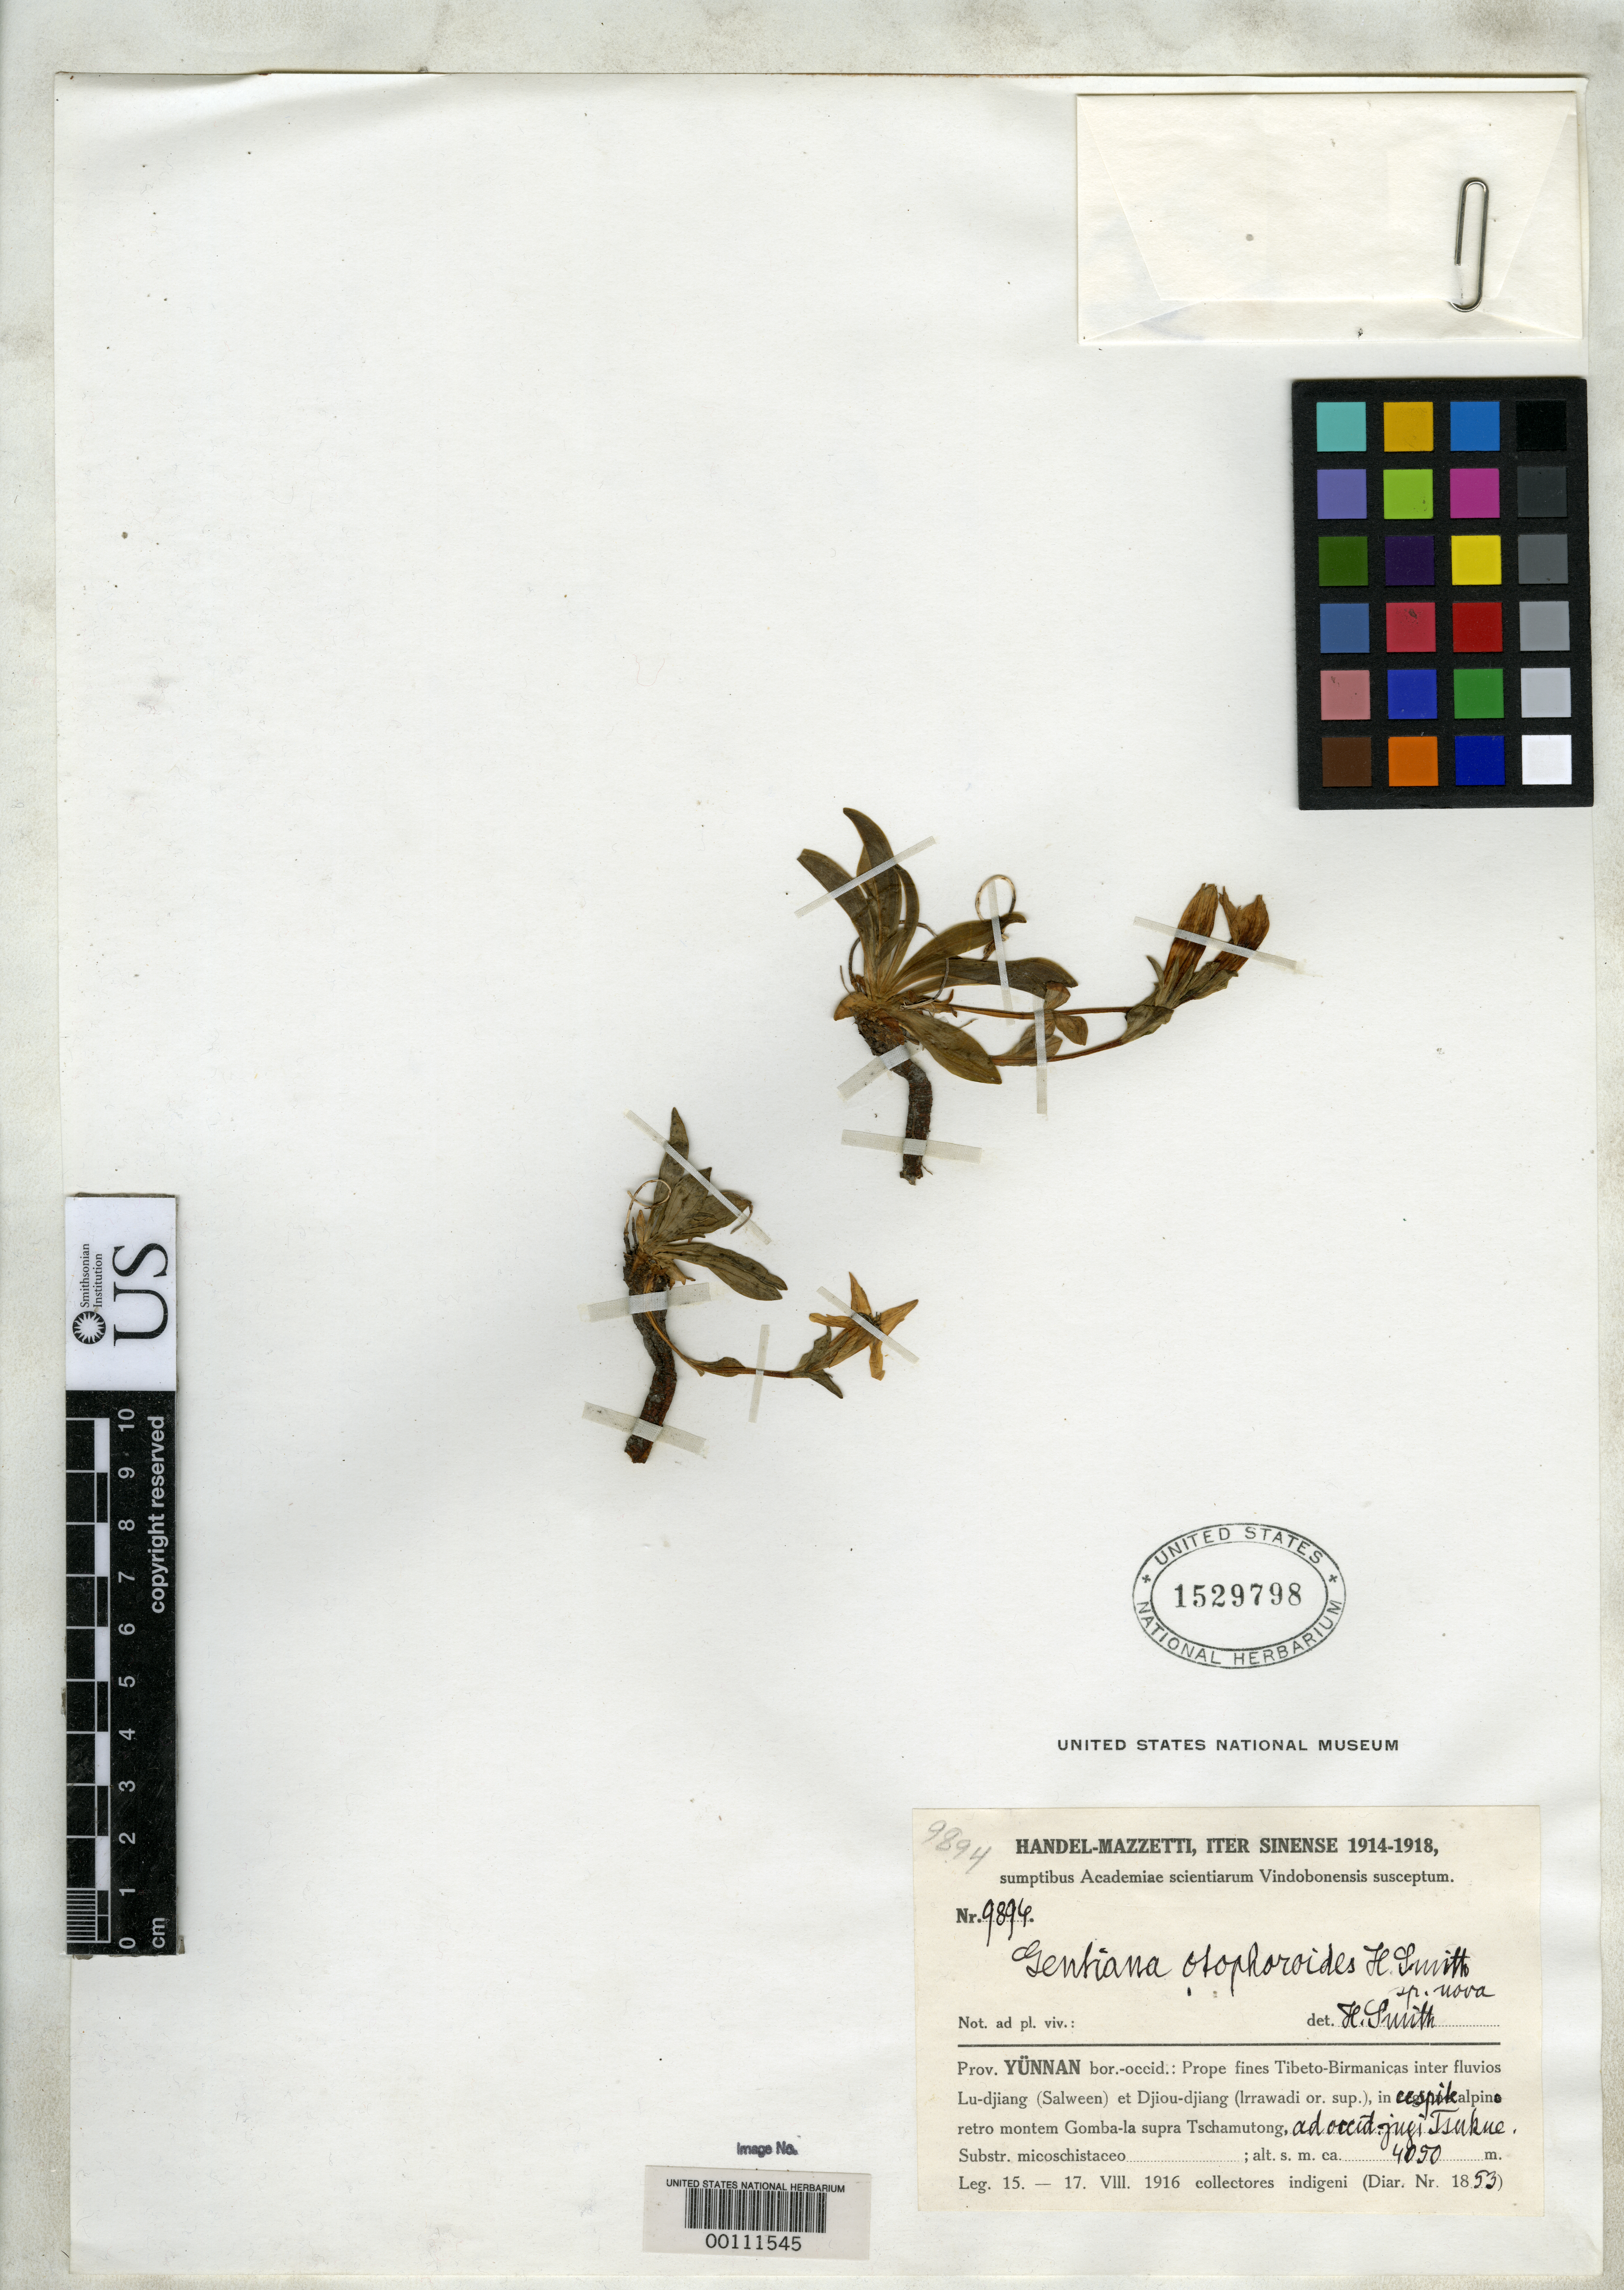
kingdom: Plantae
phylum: Tracheophyta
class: Magnoliopsida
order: Gentianales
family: Gentianaceae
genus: Gentiana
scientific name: Gentiana otophoroides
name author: Harry Sm.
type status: Type Fragment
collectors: H. Handel-Mazzetti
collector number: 9894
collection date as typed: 15 Aug 1916 to 17 Aug 1916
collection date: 1916-08-15/1916-08-17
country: China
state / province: Yunnan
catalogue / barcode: US 1529798